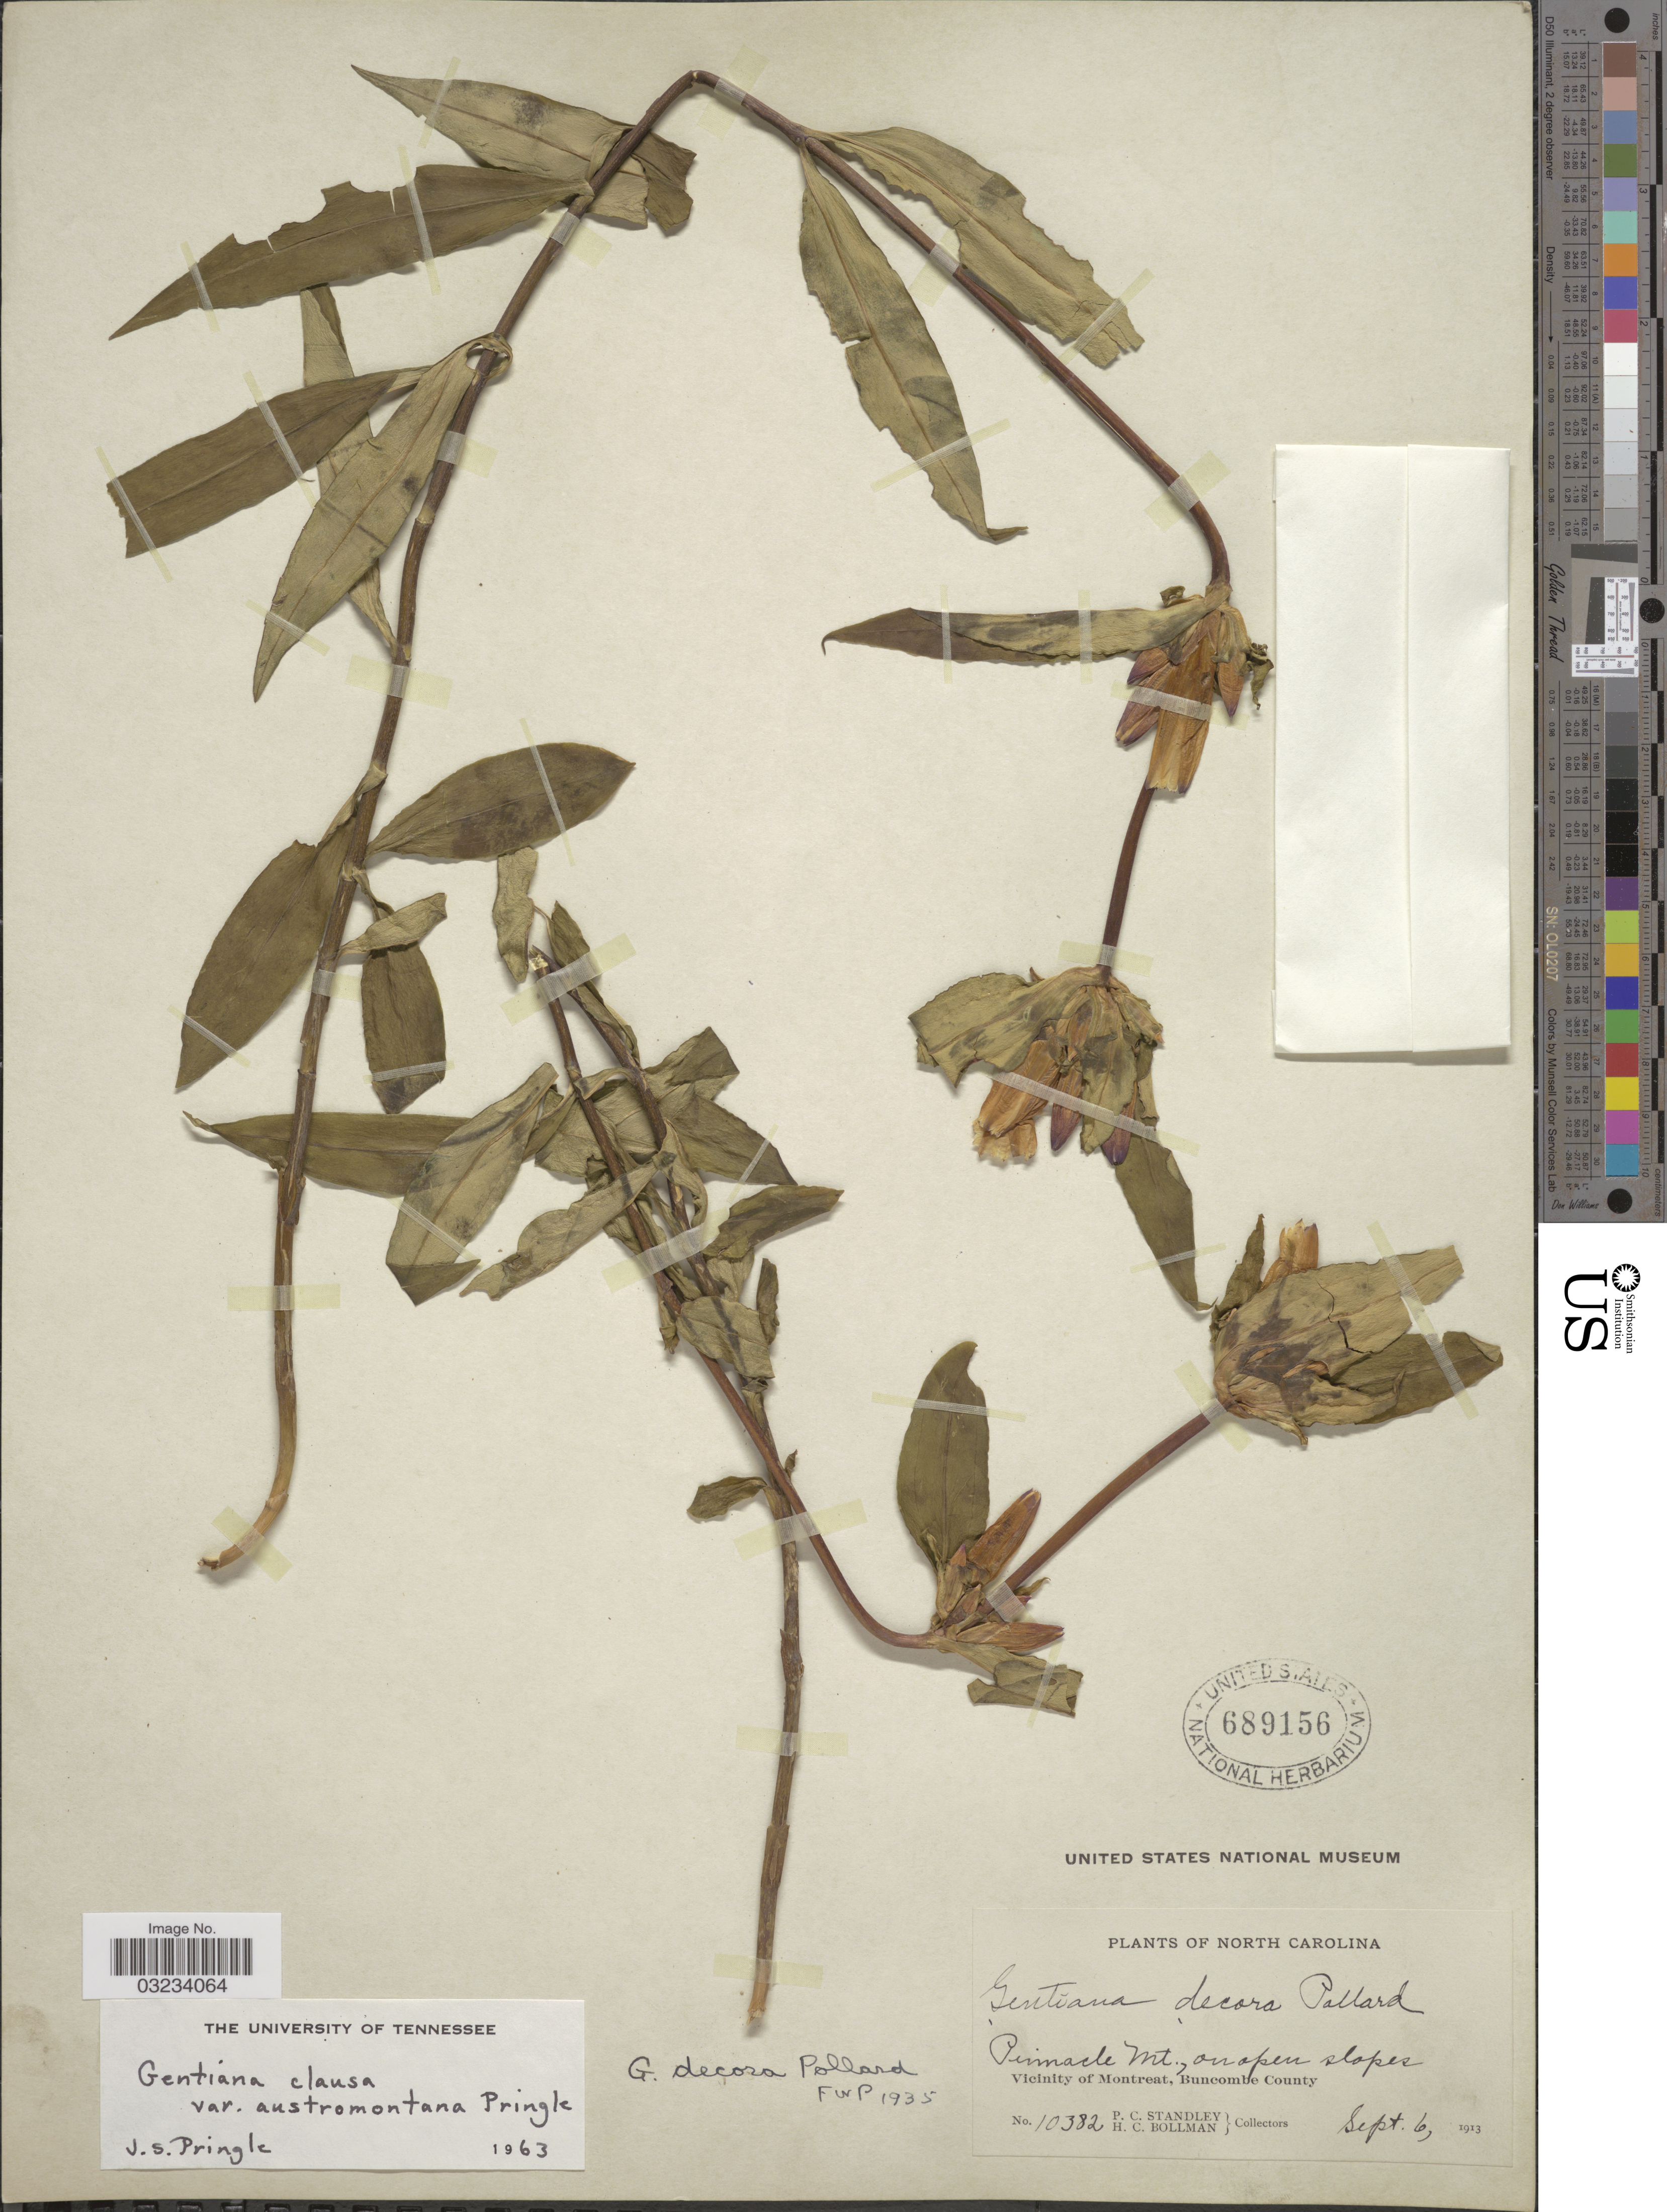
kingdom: Plantae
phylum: Tracheophyta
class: Magnoliopsida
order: Gentianales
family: Gentianaceae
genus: Gentiana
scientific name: Gentiana clausa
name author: Raf.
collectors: P. C. Standley & H. C. Bollman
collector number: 10382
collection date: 1913-09-06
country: United States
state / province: North Carolina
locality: Pinnacle Mt., Vicinity of Montreat, Buncombe County.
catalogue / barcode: US 689156